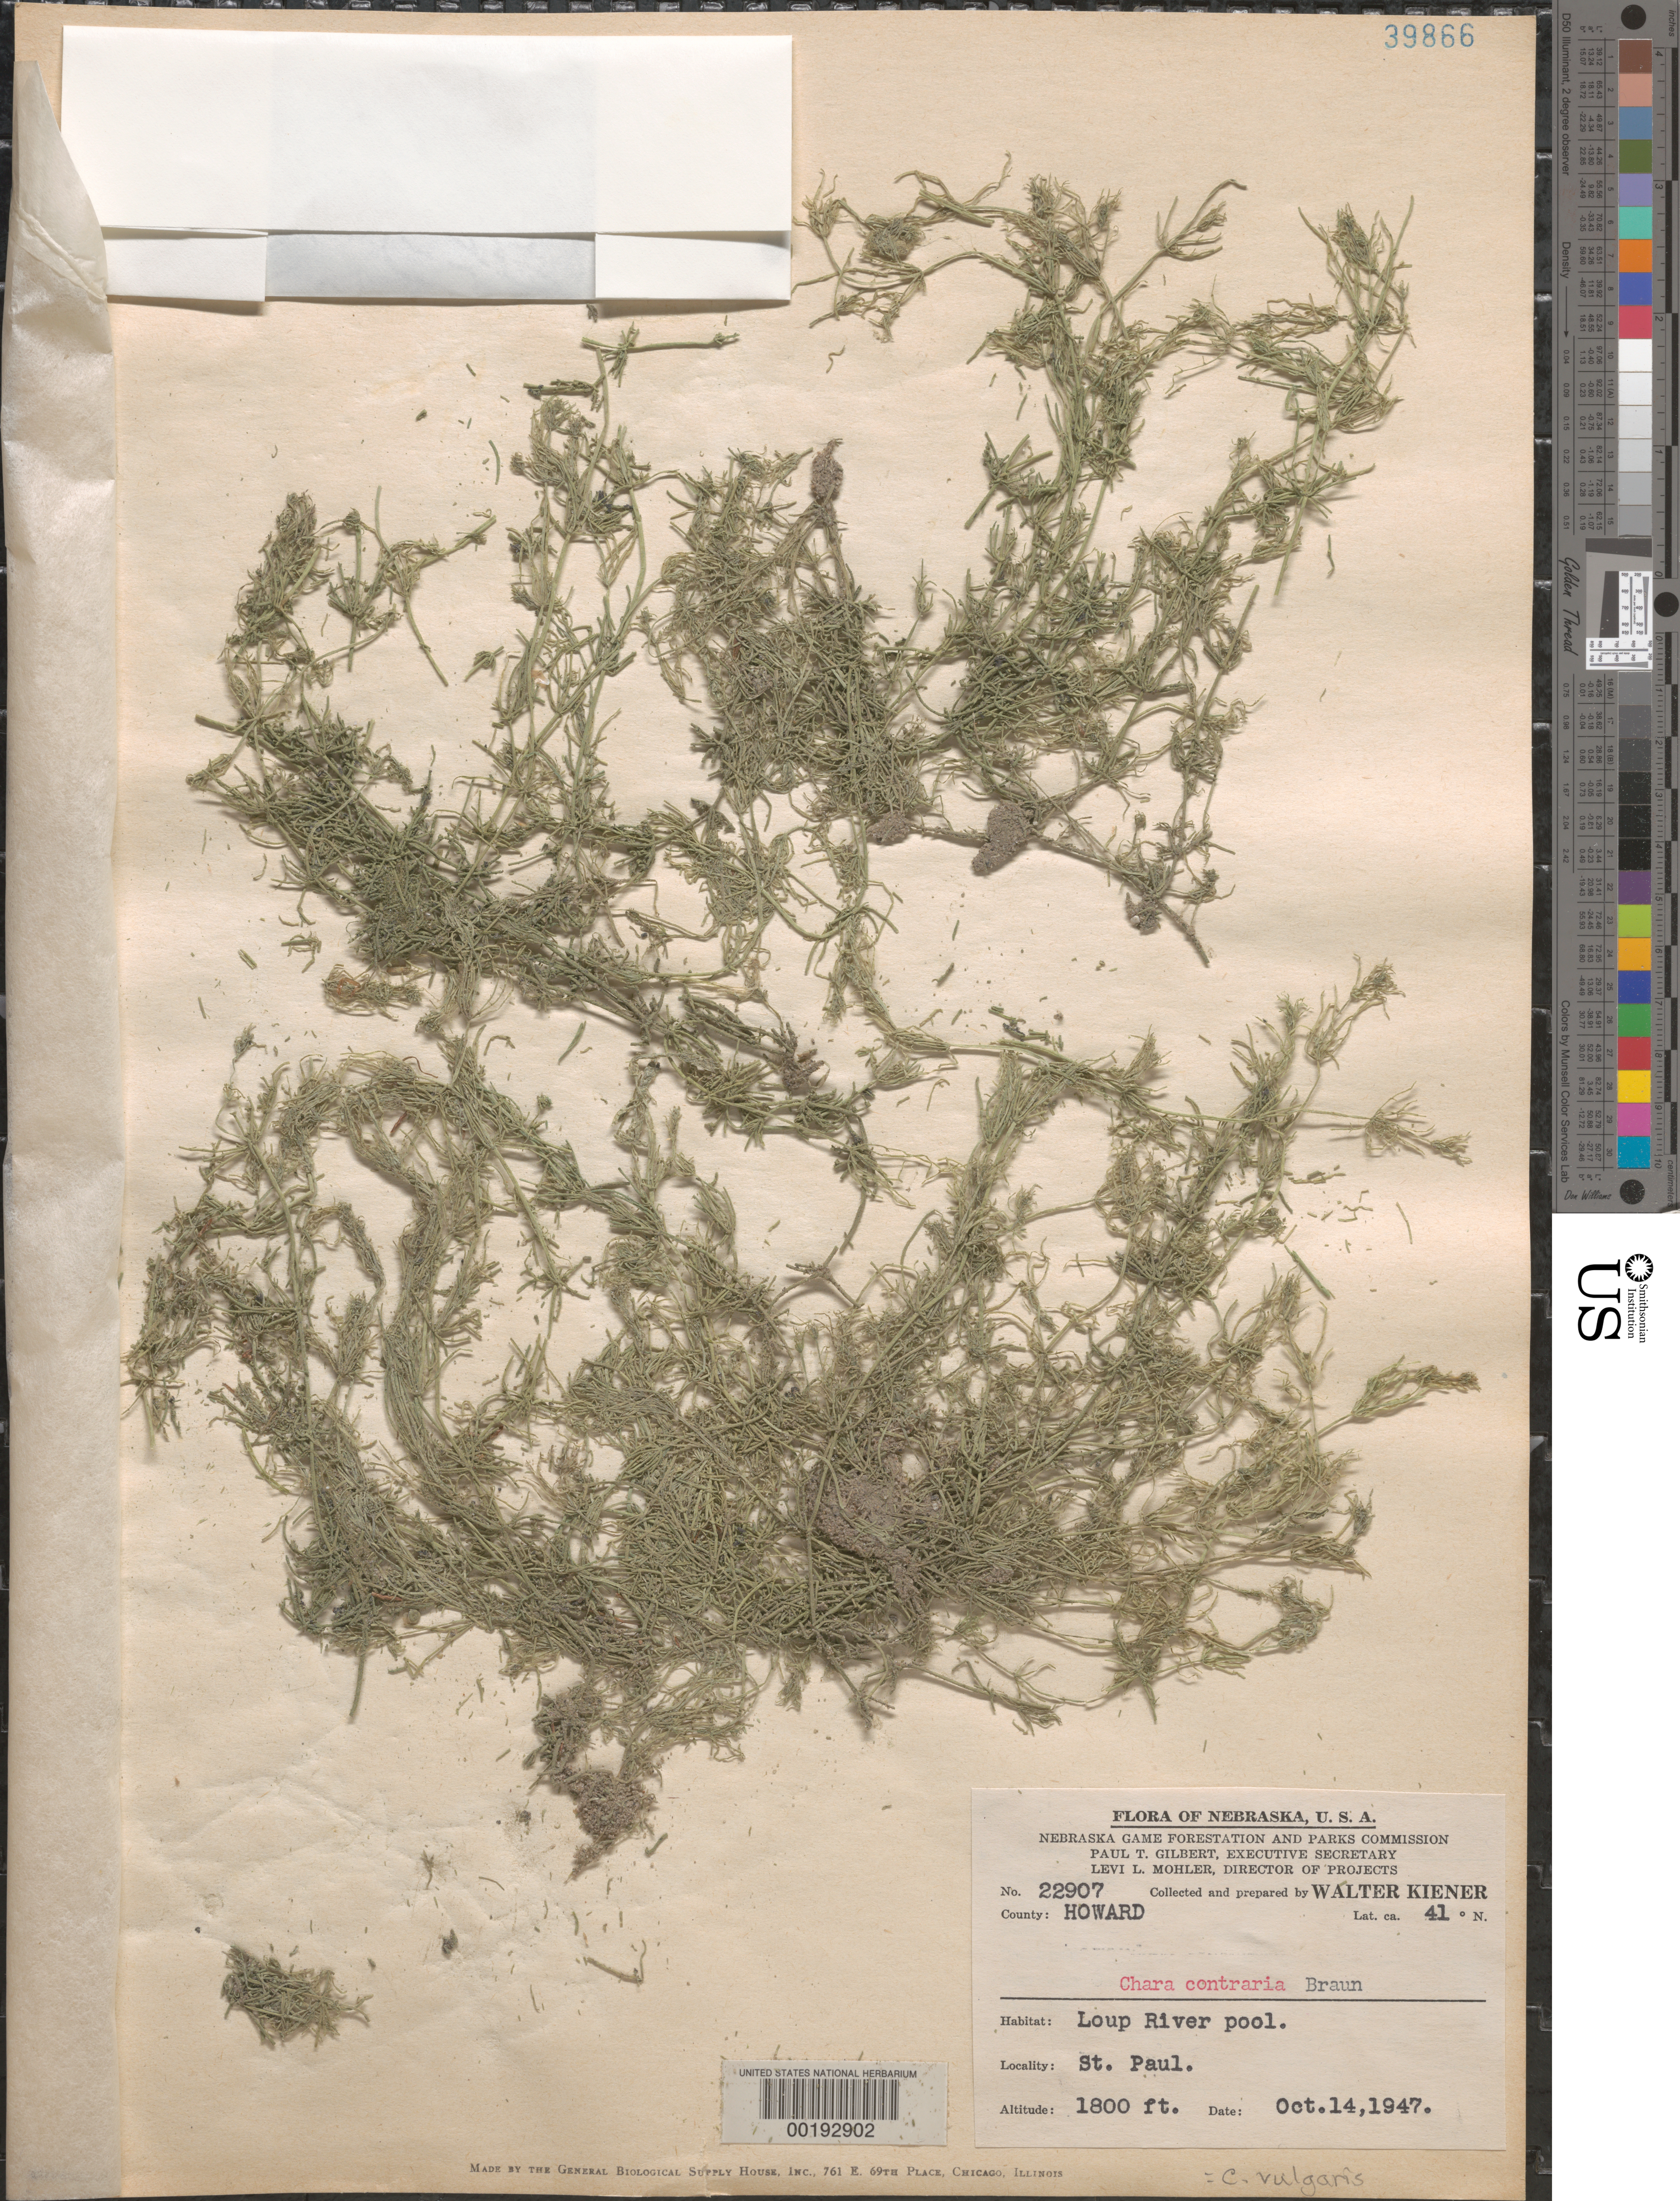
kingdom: Plantae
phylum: Charophyta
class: Charophyceae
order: Charales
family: Characeae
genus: Chara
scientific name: Chara vulgaris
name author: L.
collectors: W. B. Kiener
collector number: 22907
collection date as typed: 14 Oct 1947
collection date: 1947-10-14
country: United States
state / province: Nebraska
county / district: Howard County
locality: Loup River, St. Paul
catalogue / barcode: US 39866